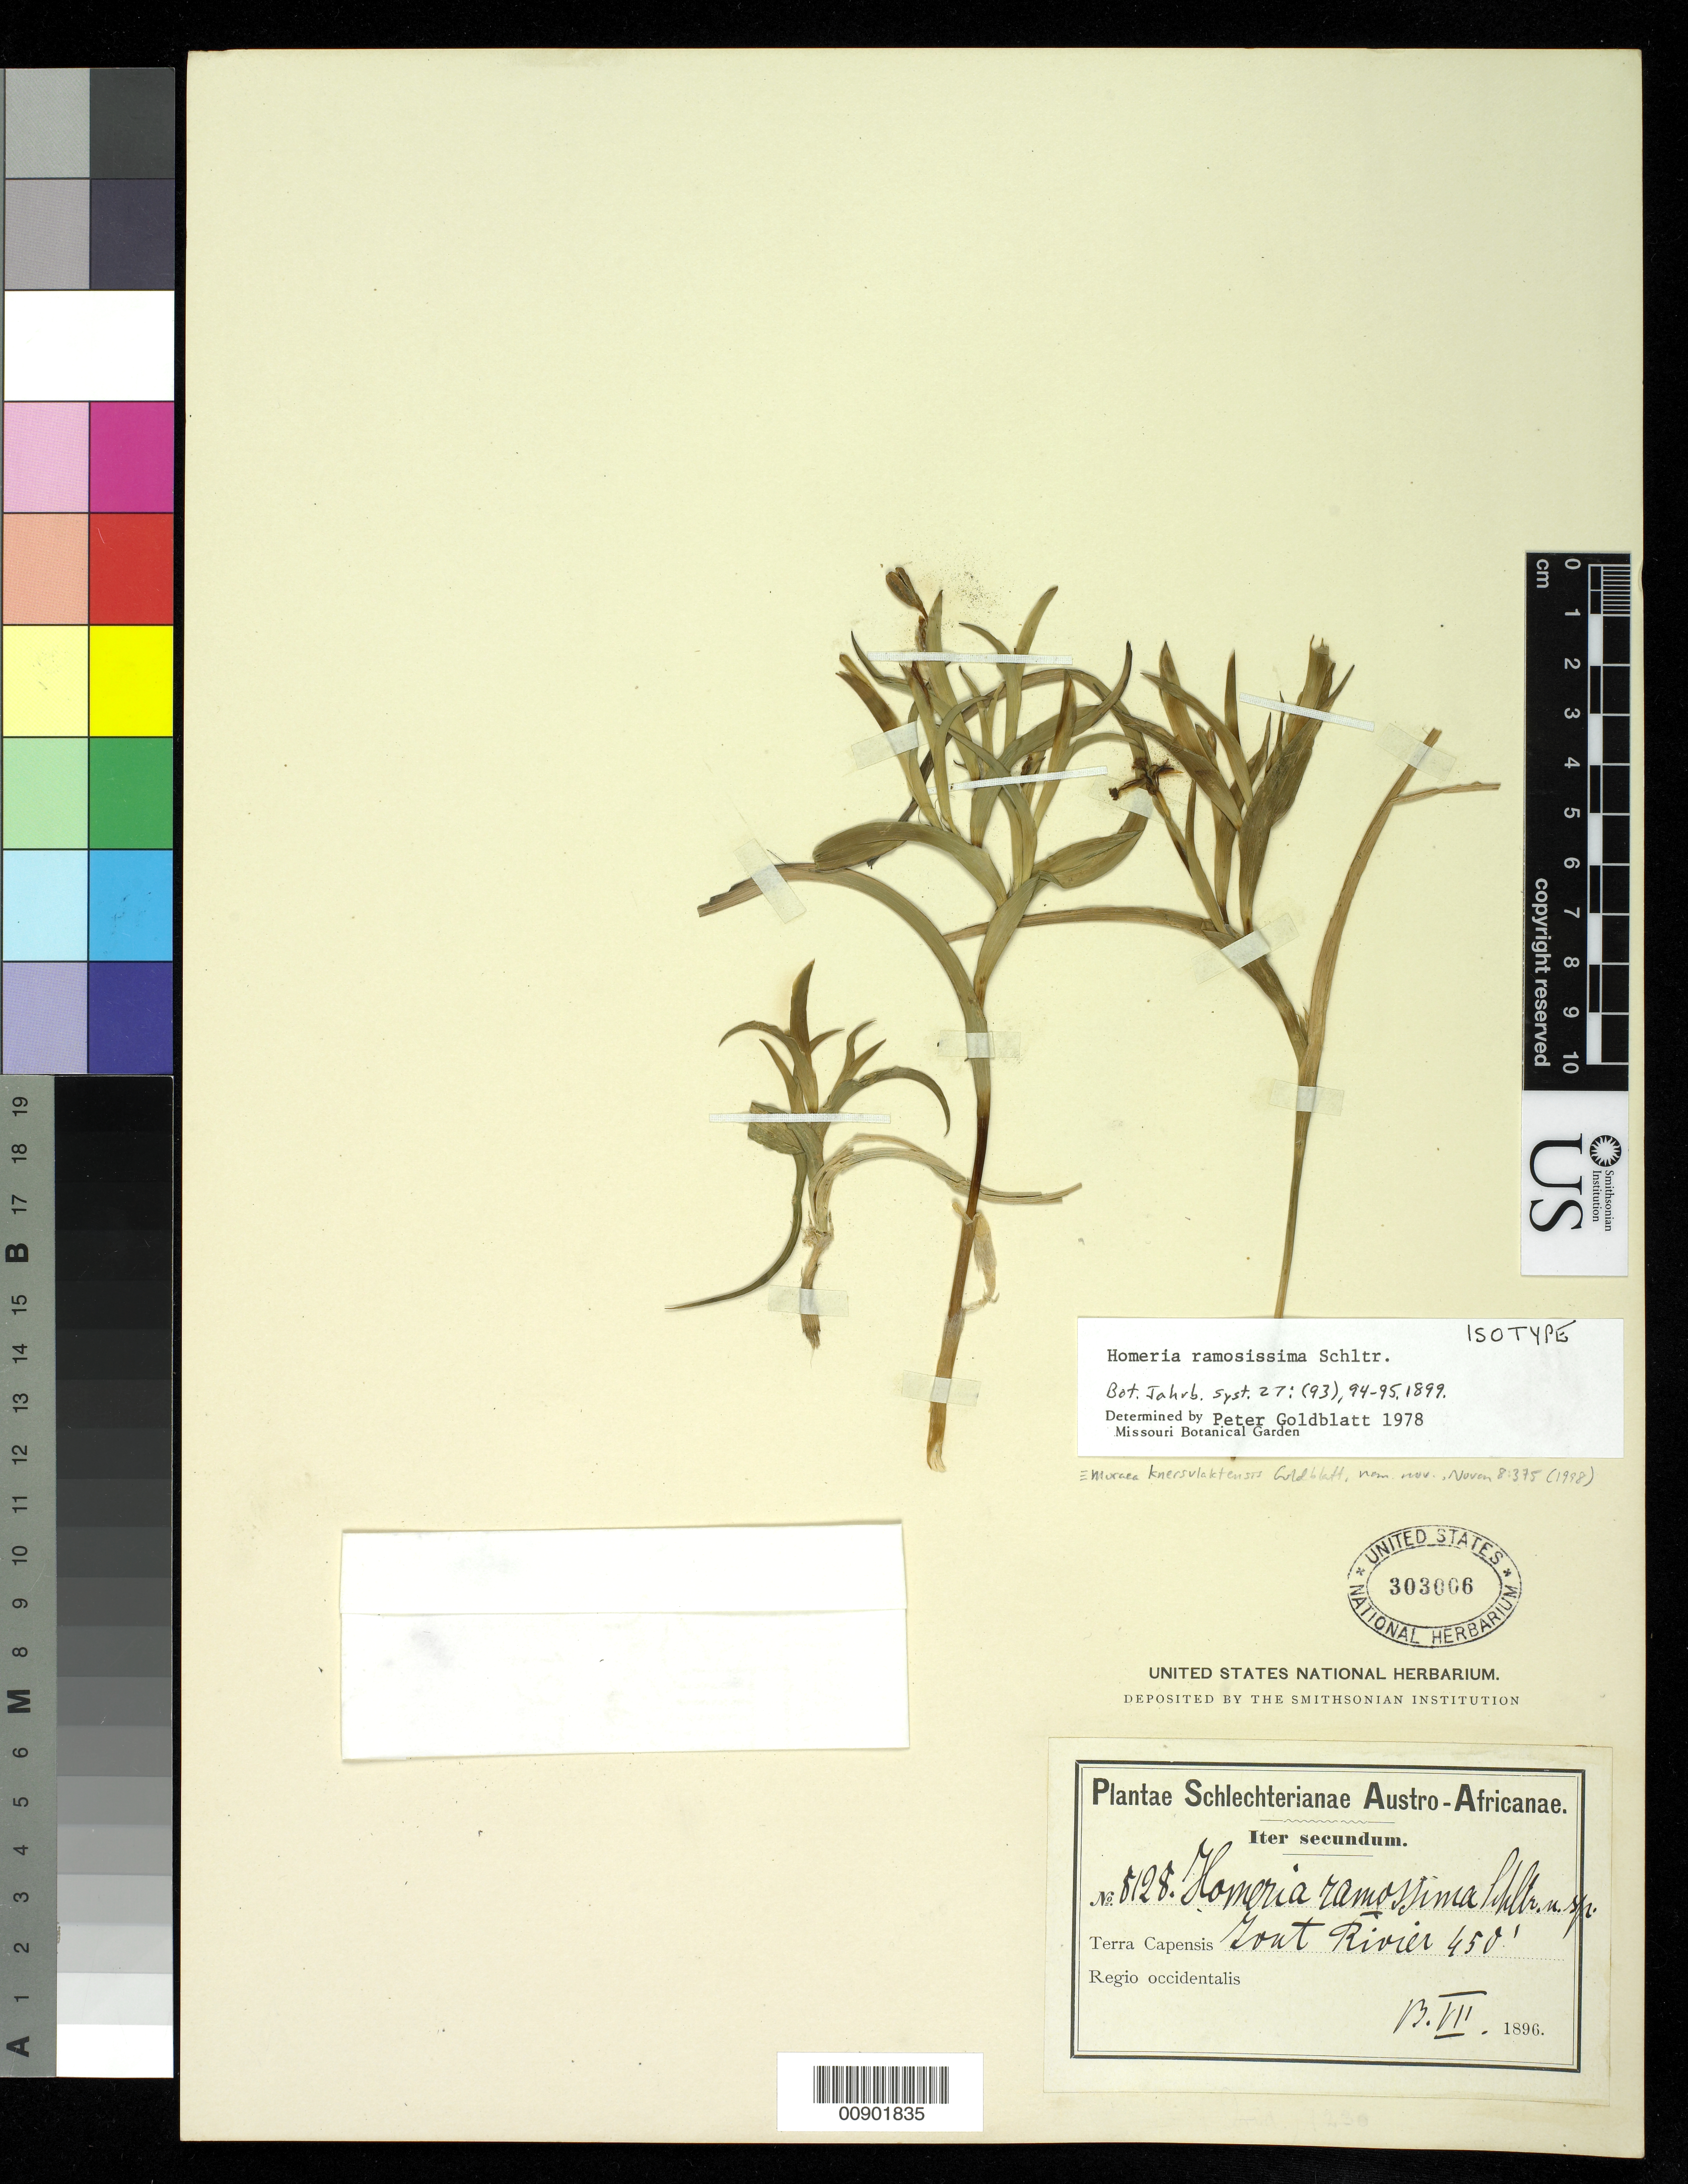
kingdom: Plantae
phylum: Tracheophyta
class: Liliopsida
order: Asparagales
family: Iridaceae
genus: Homeria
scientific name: Homeria ramosissima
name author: Schltr.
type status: Isotype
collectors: F. R. R. Schlechter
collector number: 8128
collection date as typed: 14 Jul 1896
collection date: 1896-07-14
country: South Africa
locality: Terra Capensis, Zont Rivier.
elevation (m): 137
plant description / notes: Also an isotype of Moraea knersvlaktensis Goldblatt, nom. nov. (non Moraea ramosissima (L.f.) Druce).; Nom. nov. for Homeria ramosissima Schlechter, non Moraea ramosissima (L.f.) Druce.; Also an isotype of Homeria ramosissima Schlt. (non Moraea ramosissima (L.f.) Druce).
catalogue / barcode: US 303006